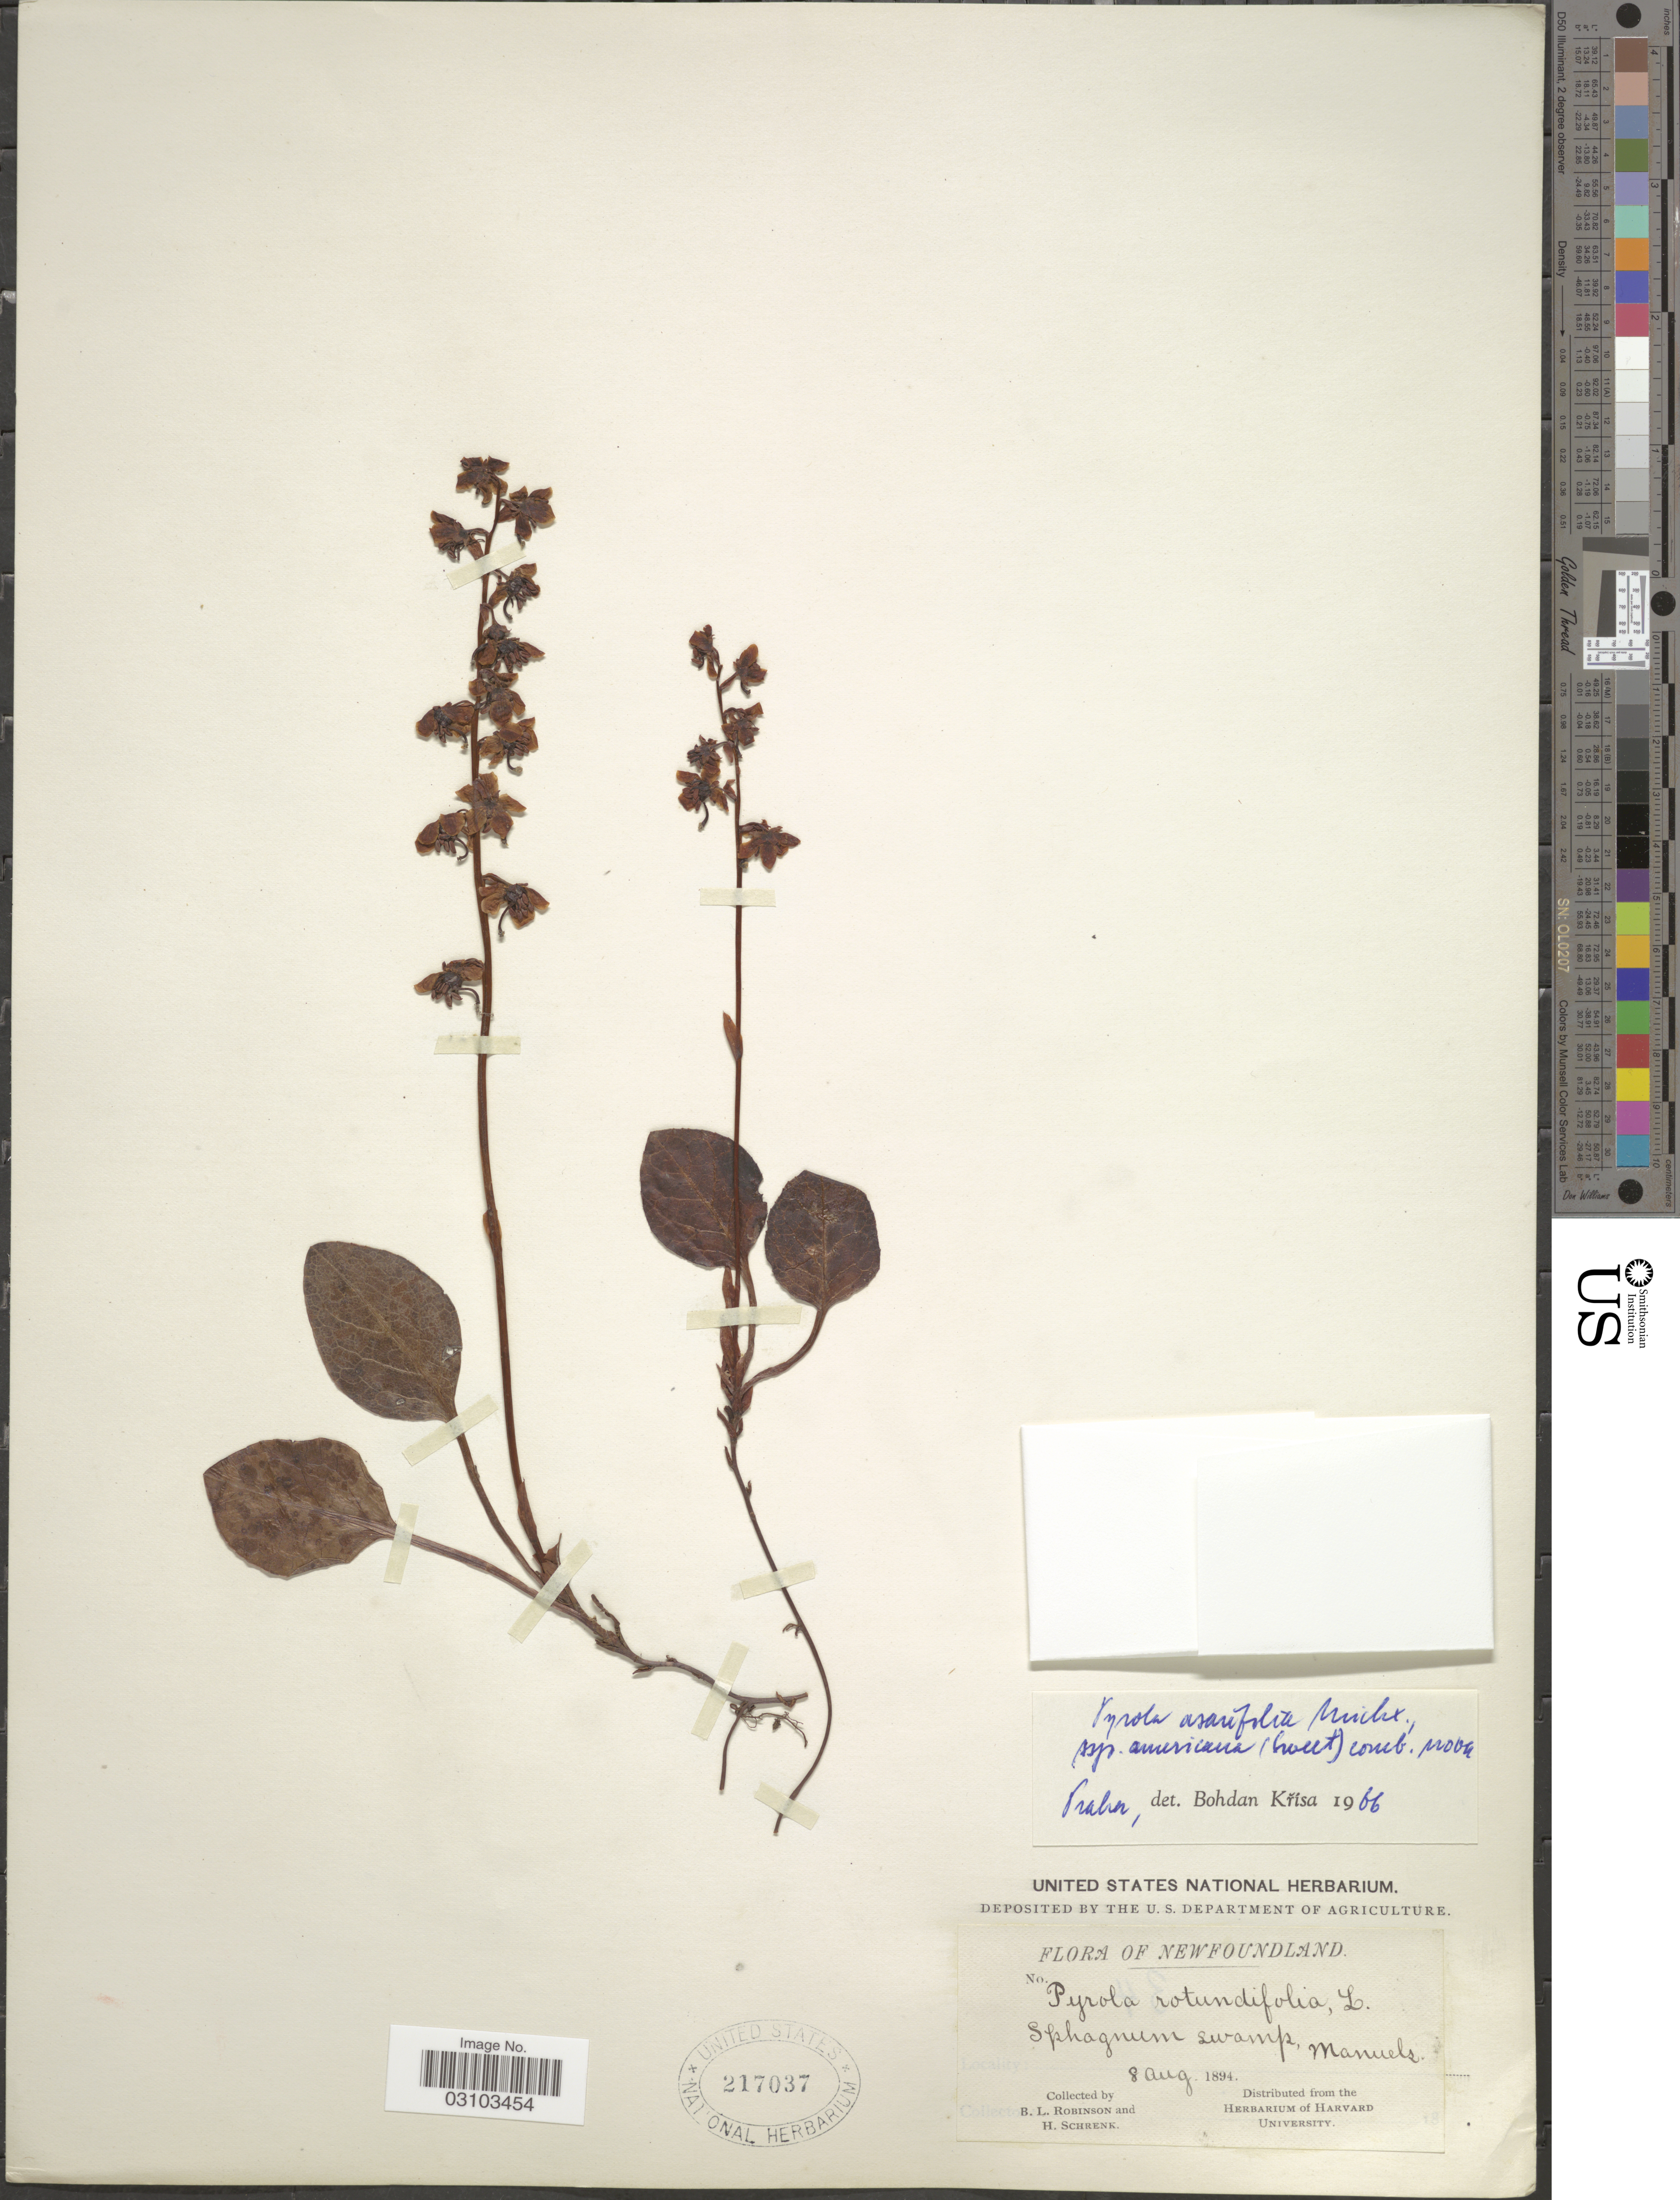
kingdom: Plantae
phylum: Tracheophyta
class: Magnoliopsida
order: Ericales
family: Ericaceae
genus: Pyrola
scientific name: Pyrola asarifolia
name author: Michx.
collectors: B. L. Robinson & H. Schrenk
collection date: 1894-08-08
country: Canada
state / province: Newfoundland and Labrador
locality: Manuels.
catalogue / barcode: US 217037